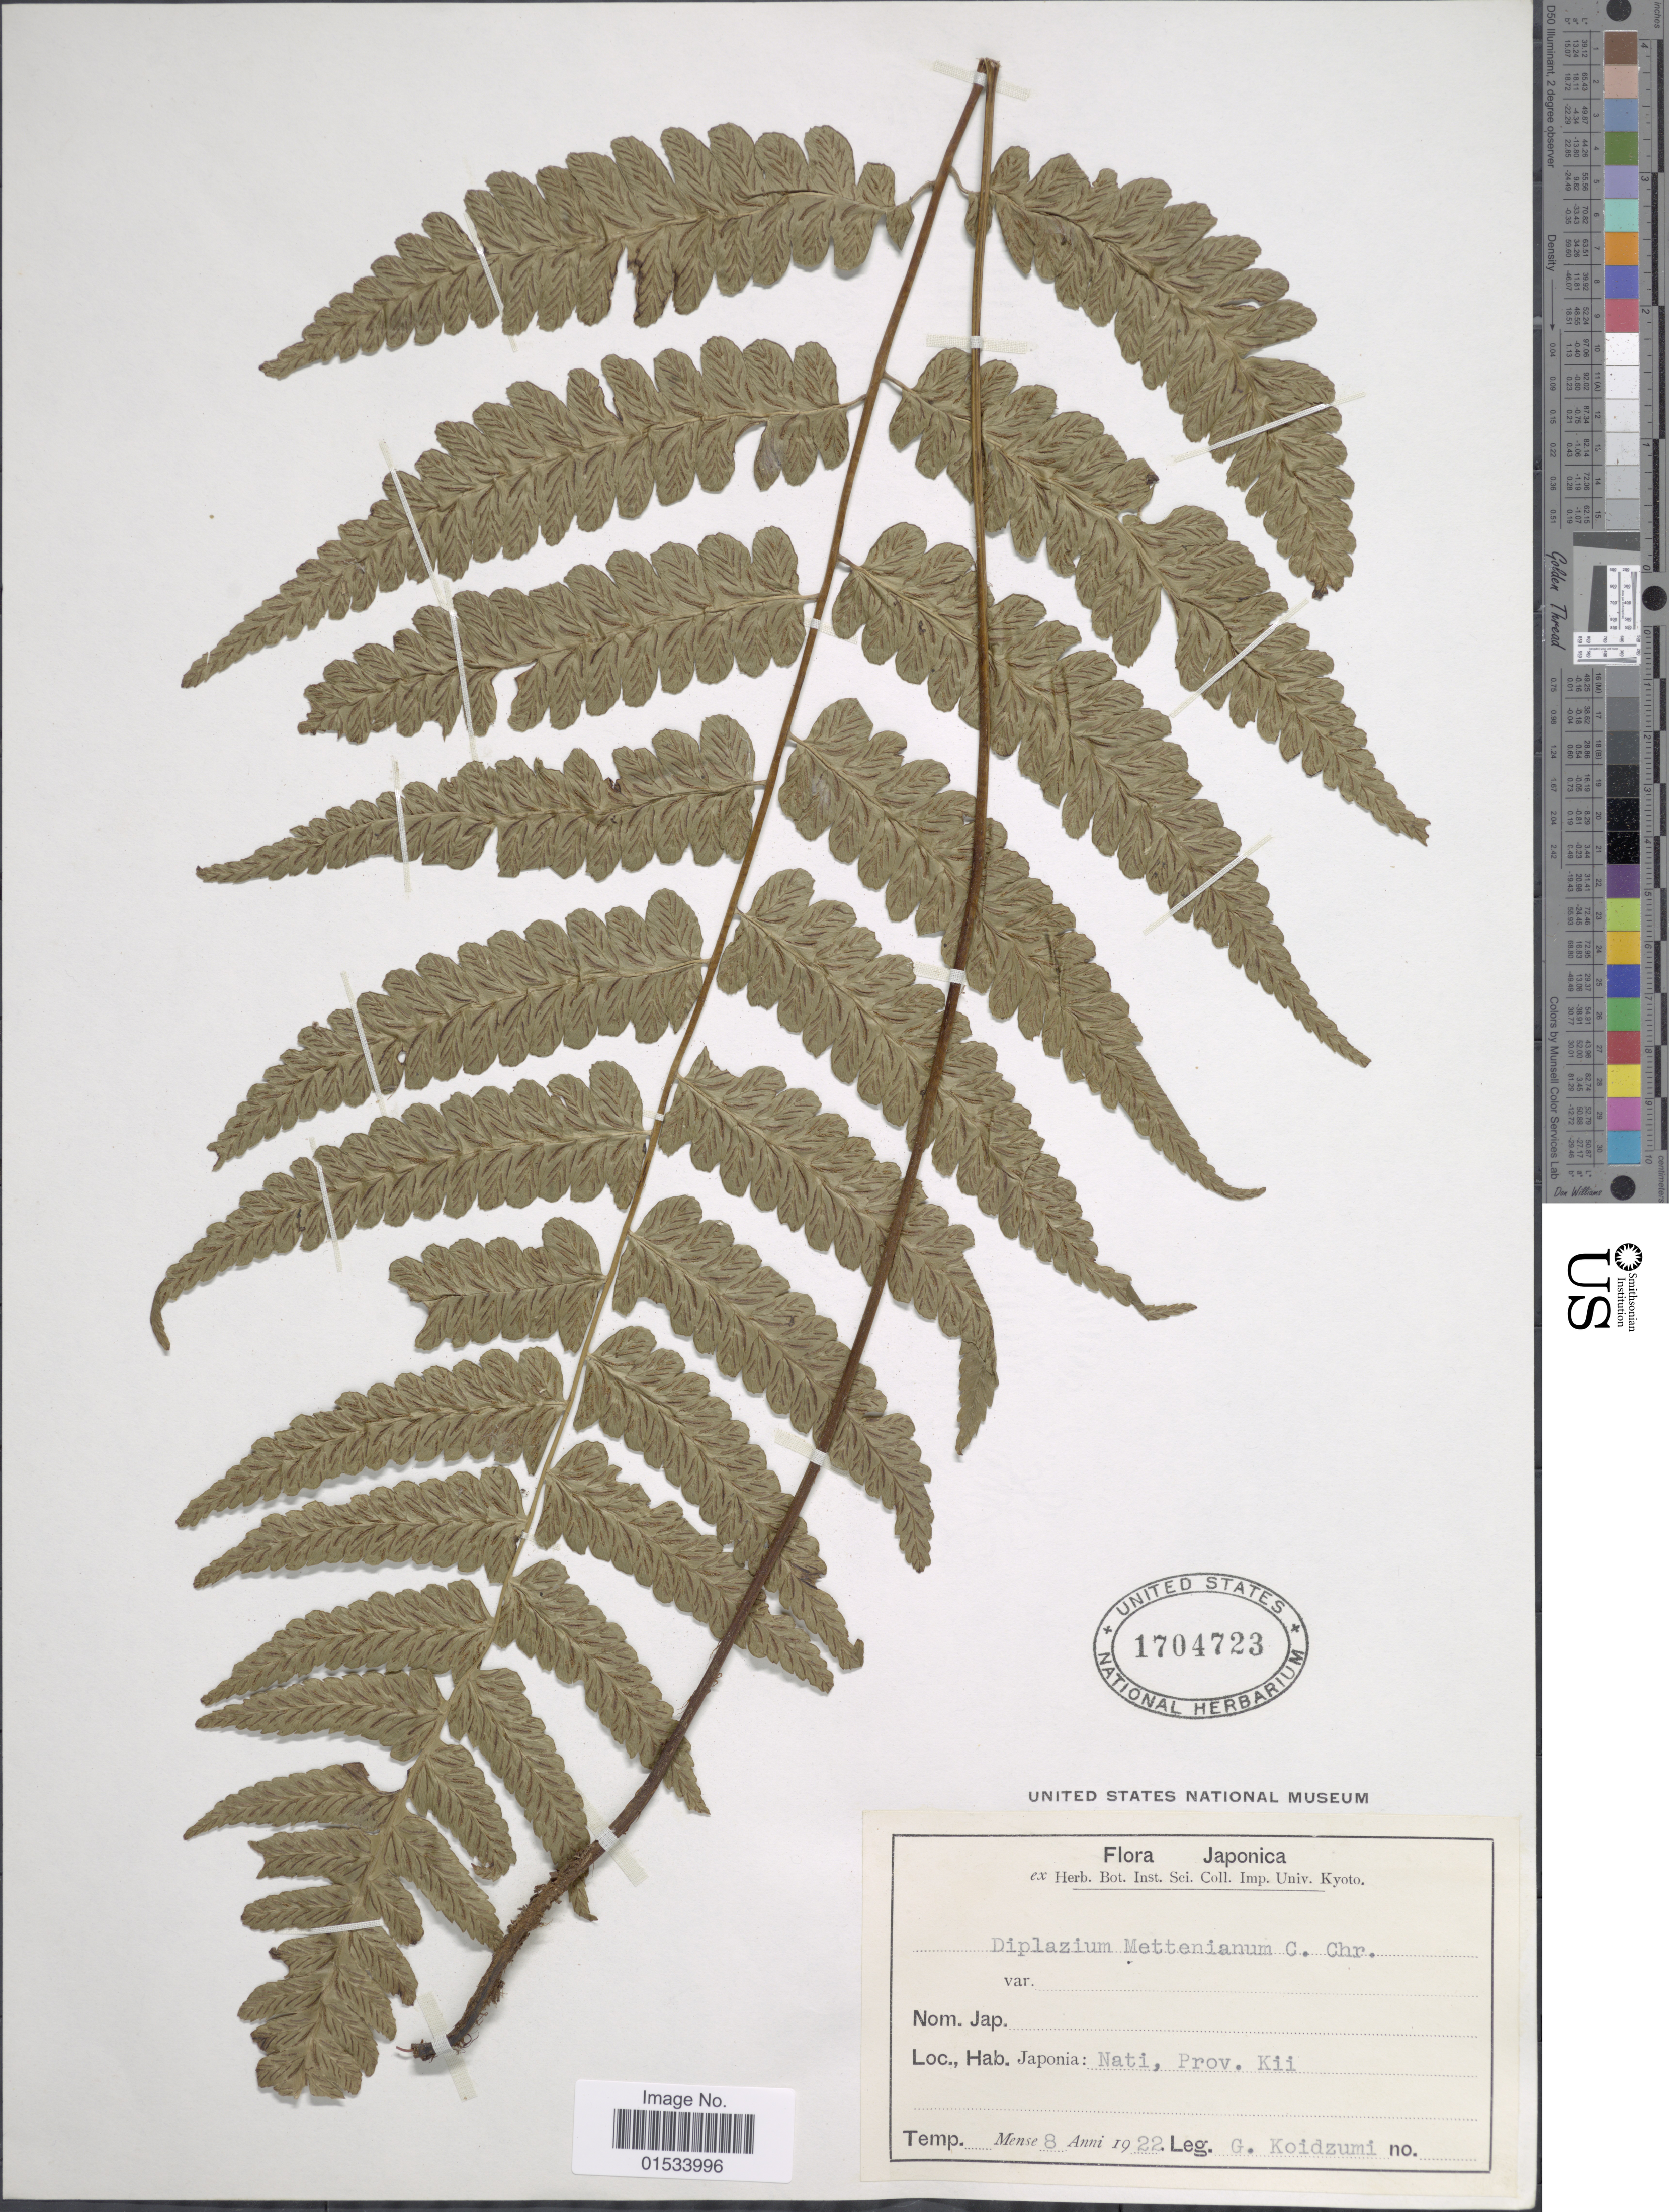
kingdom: Plantae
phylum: Tracheophyta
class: Polypodiopsida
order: Polypodiales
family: Athyriaceae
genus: Diplazium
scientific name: Diplazium mettenianum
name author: (Miq.) C. Chr.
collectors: G. Koidzumi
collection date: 1922-08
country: Japan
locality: Nato, Prov. Kii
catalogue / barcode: US 1704723